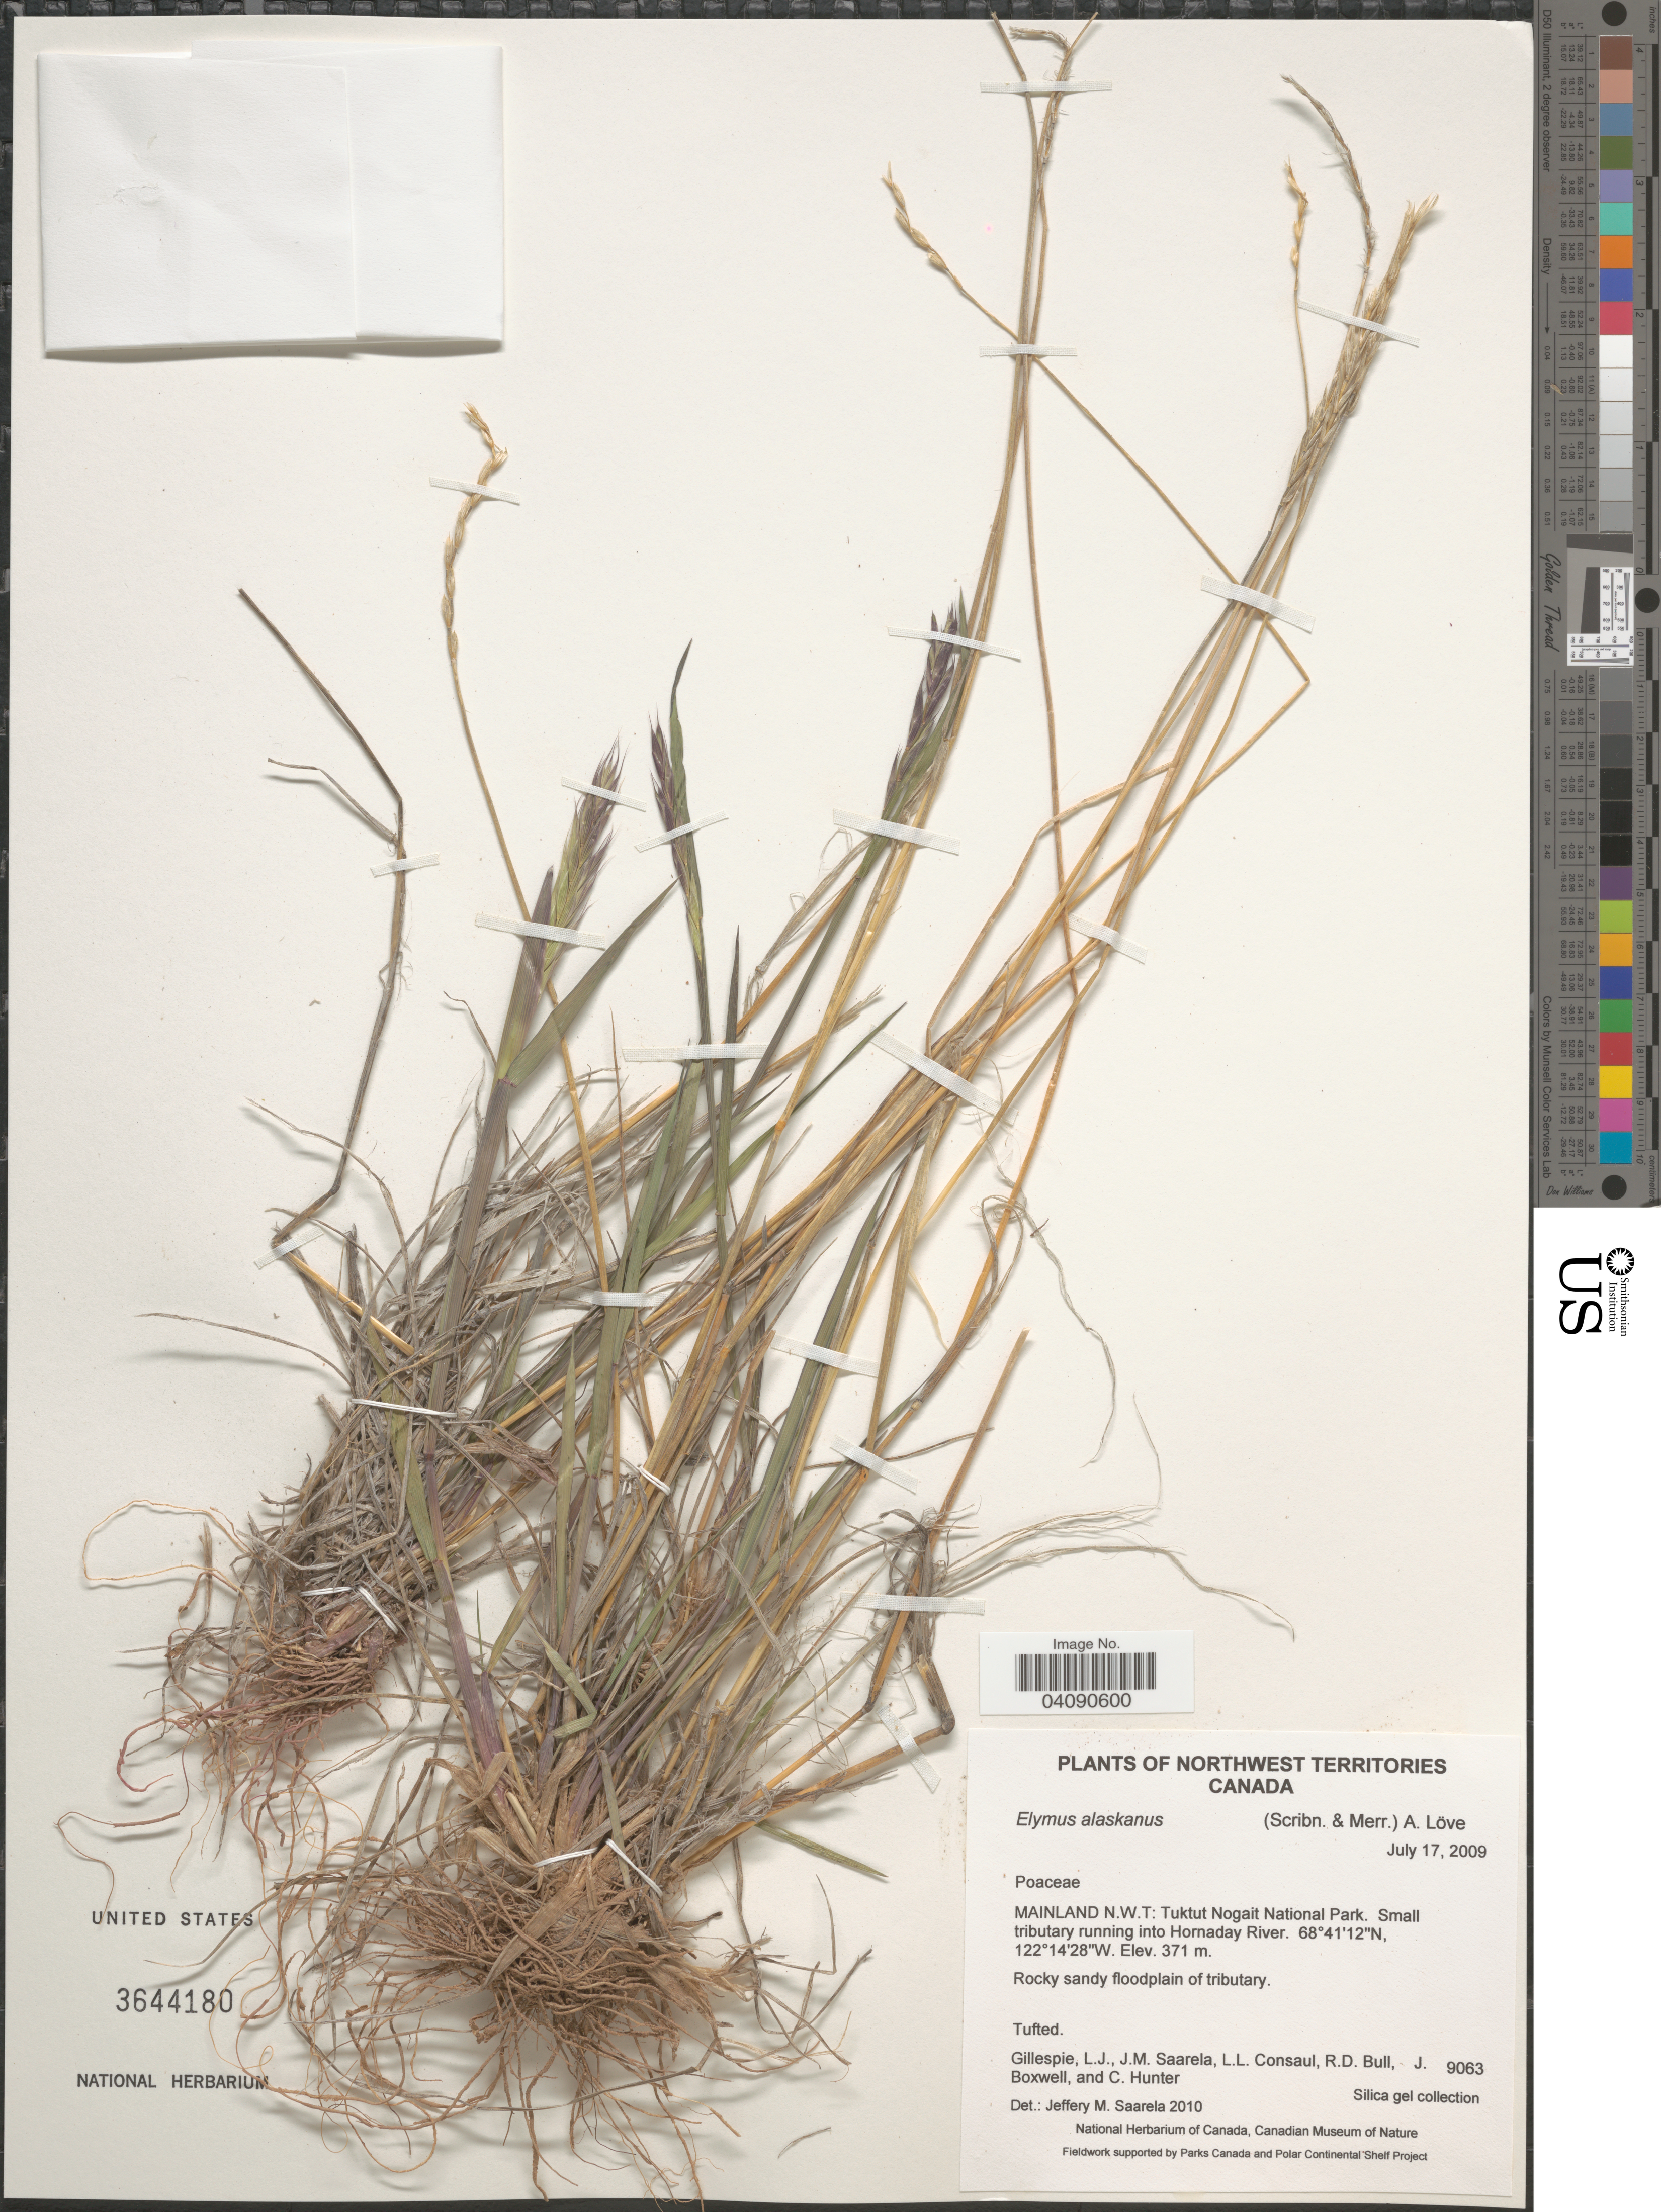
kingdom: Plantae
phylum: Tracheophyta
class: Liliopsida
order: Poales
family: Poaceae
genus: Elymus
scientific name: Elymus alaskanus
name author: (Scribn. & Merr.) Á. Löve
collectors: L. Gillespie, J. Saarela, L. Consaul, R. Bull & et al.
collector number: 9063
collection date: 2009-07-17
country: Canada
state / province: Northwest Territories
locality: Mainland N.W.T.: Tuktut Nogait National Park. Small tributary running into Hornaday River.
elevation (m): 371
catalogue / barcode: US 3644180